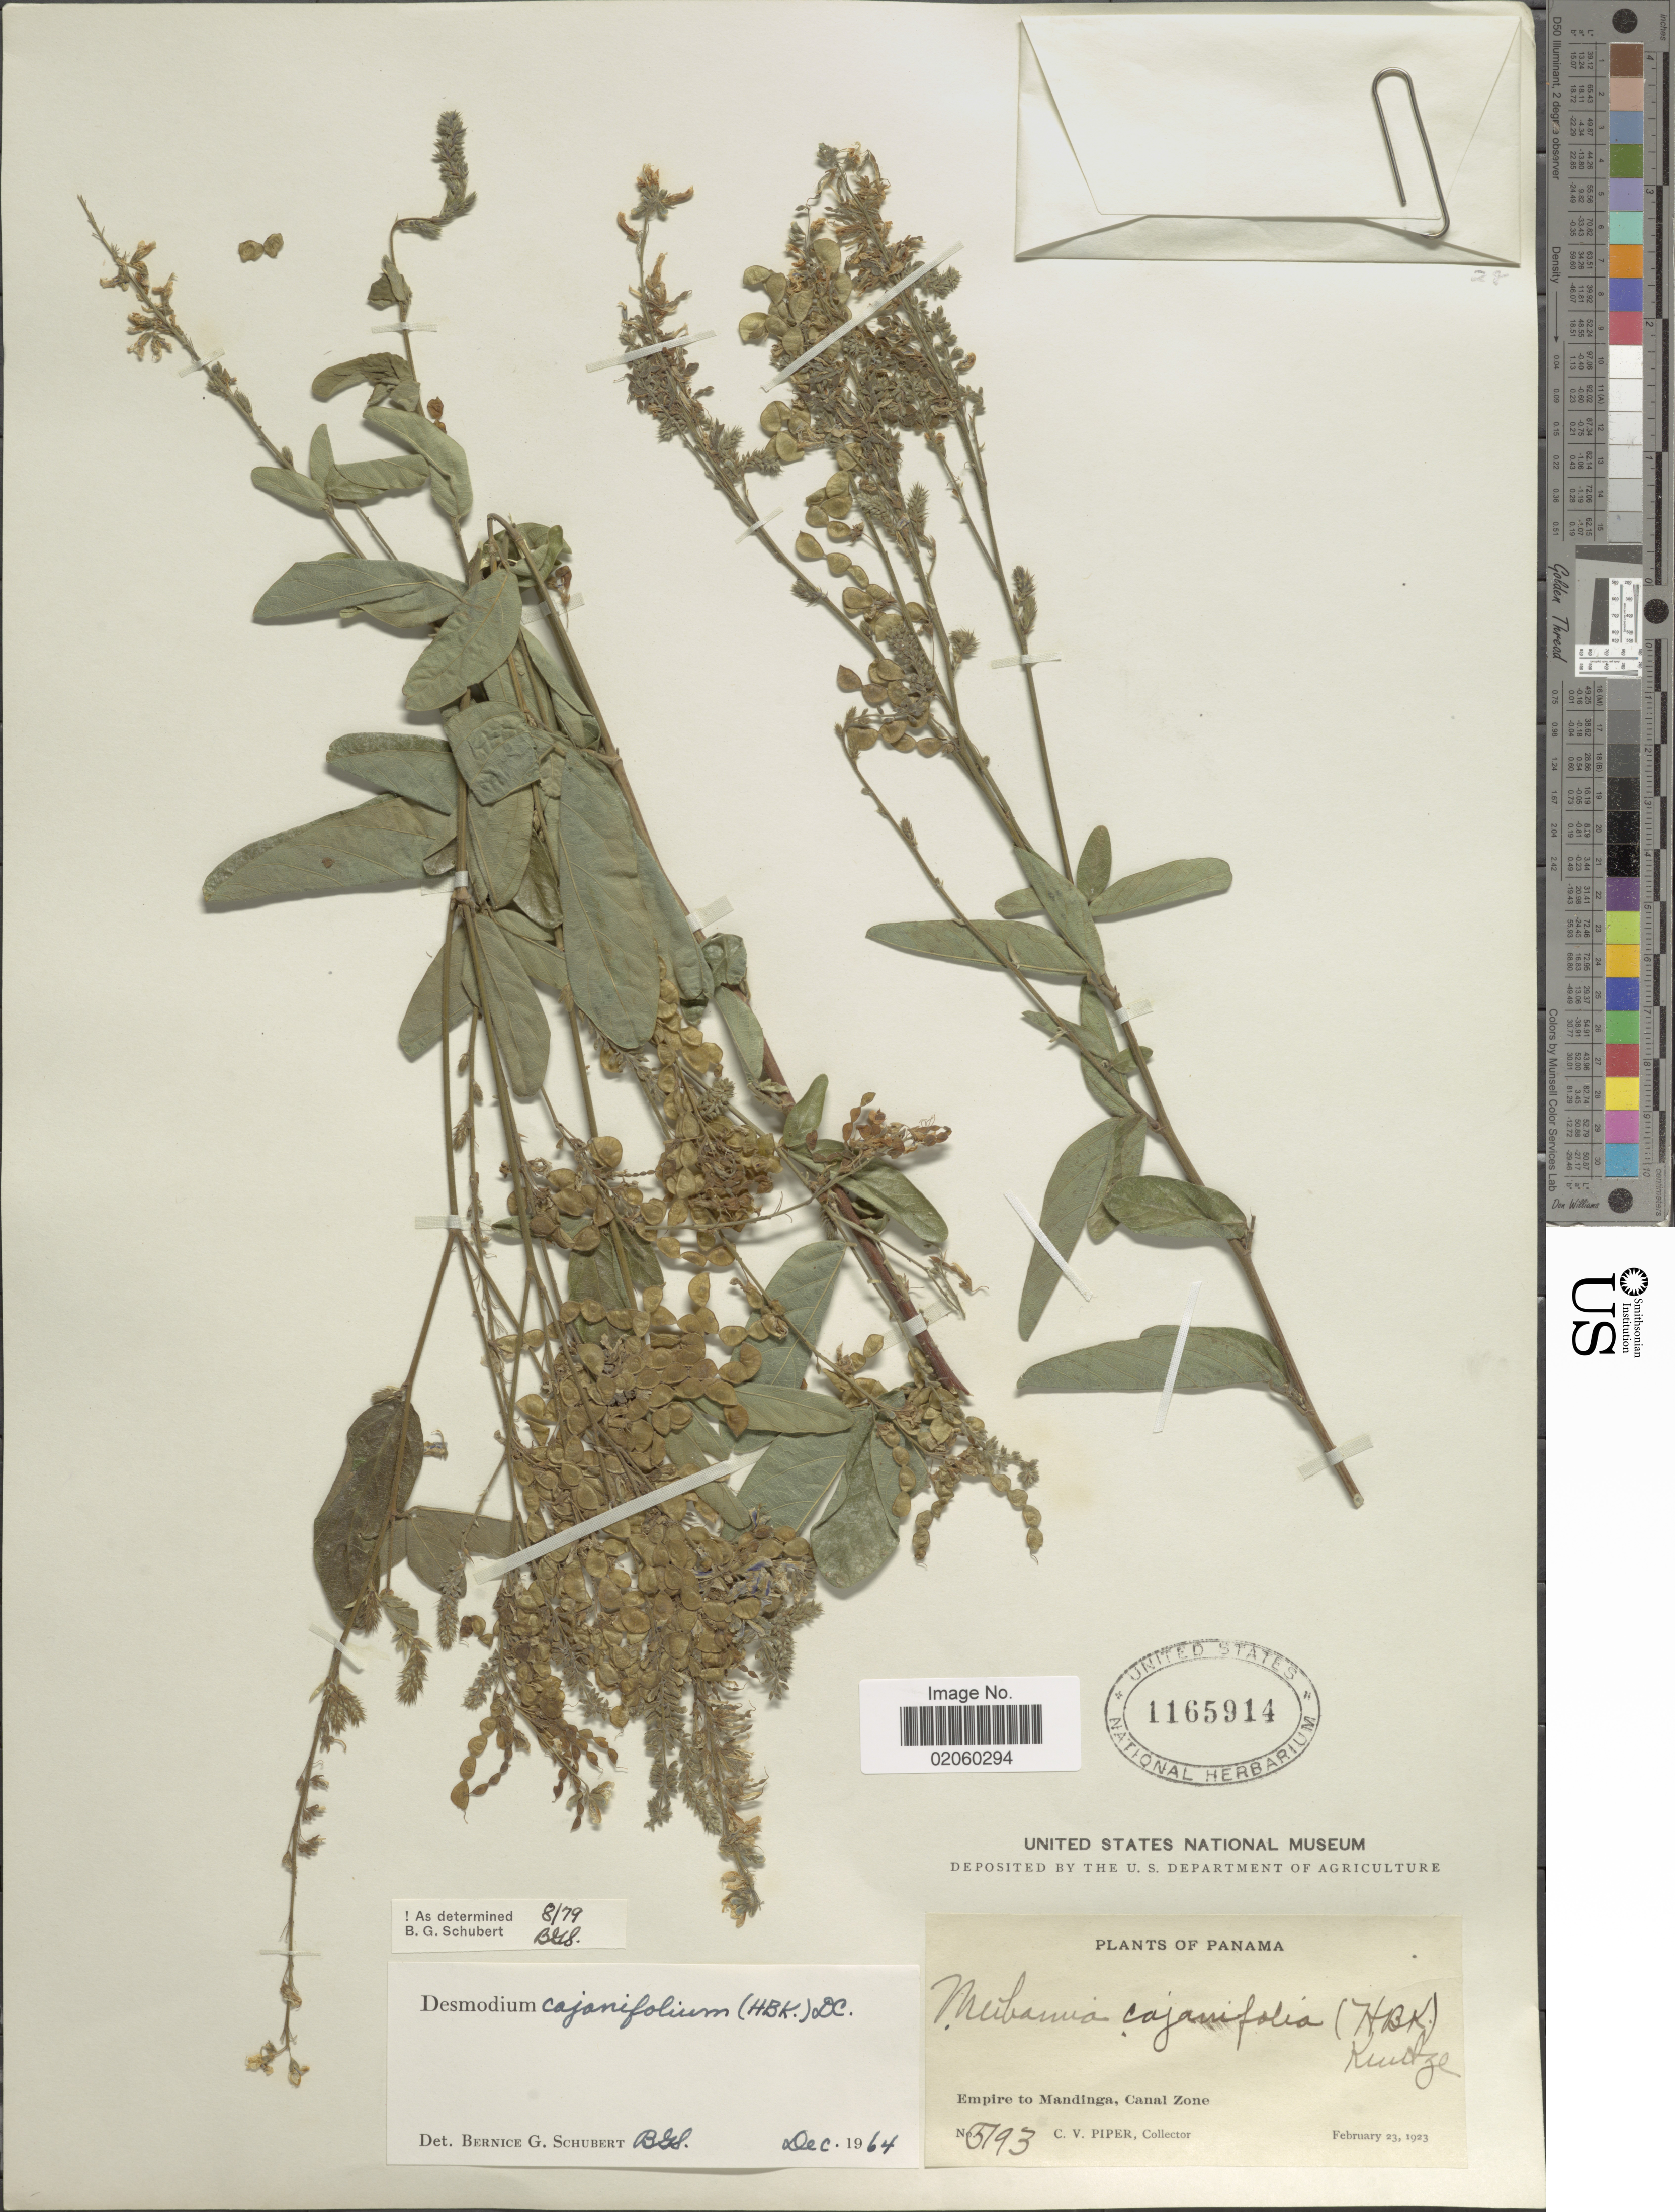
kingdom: Plantae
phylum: Tracheophyta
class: Magnoliopsida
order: Fabales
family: Fabaceae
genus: Desmodium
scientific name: Desmodium cajanifolium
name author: (Kunth) DC.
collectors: C. V. Piper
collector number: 5193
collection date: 1923-02-23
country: Panama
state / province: Colón / Panamá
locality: Empire to Mandinga, Canal Zone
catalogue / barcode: US 1165914